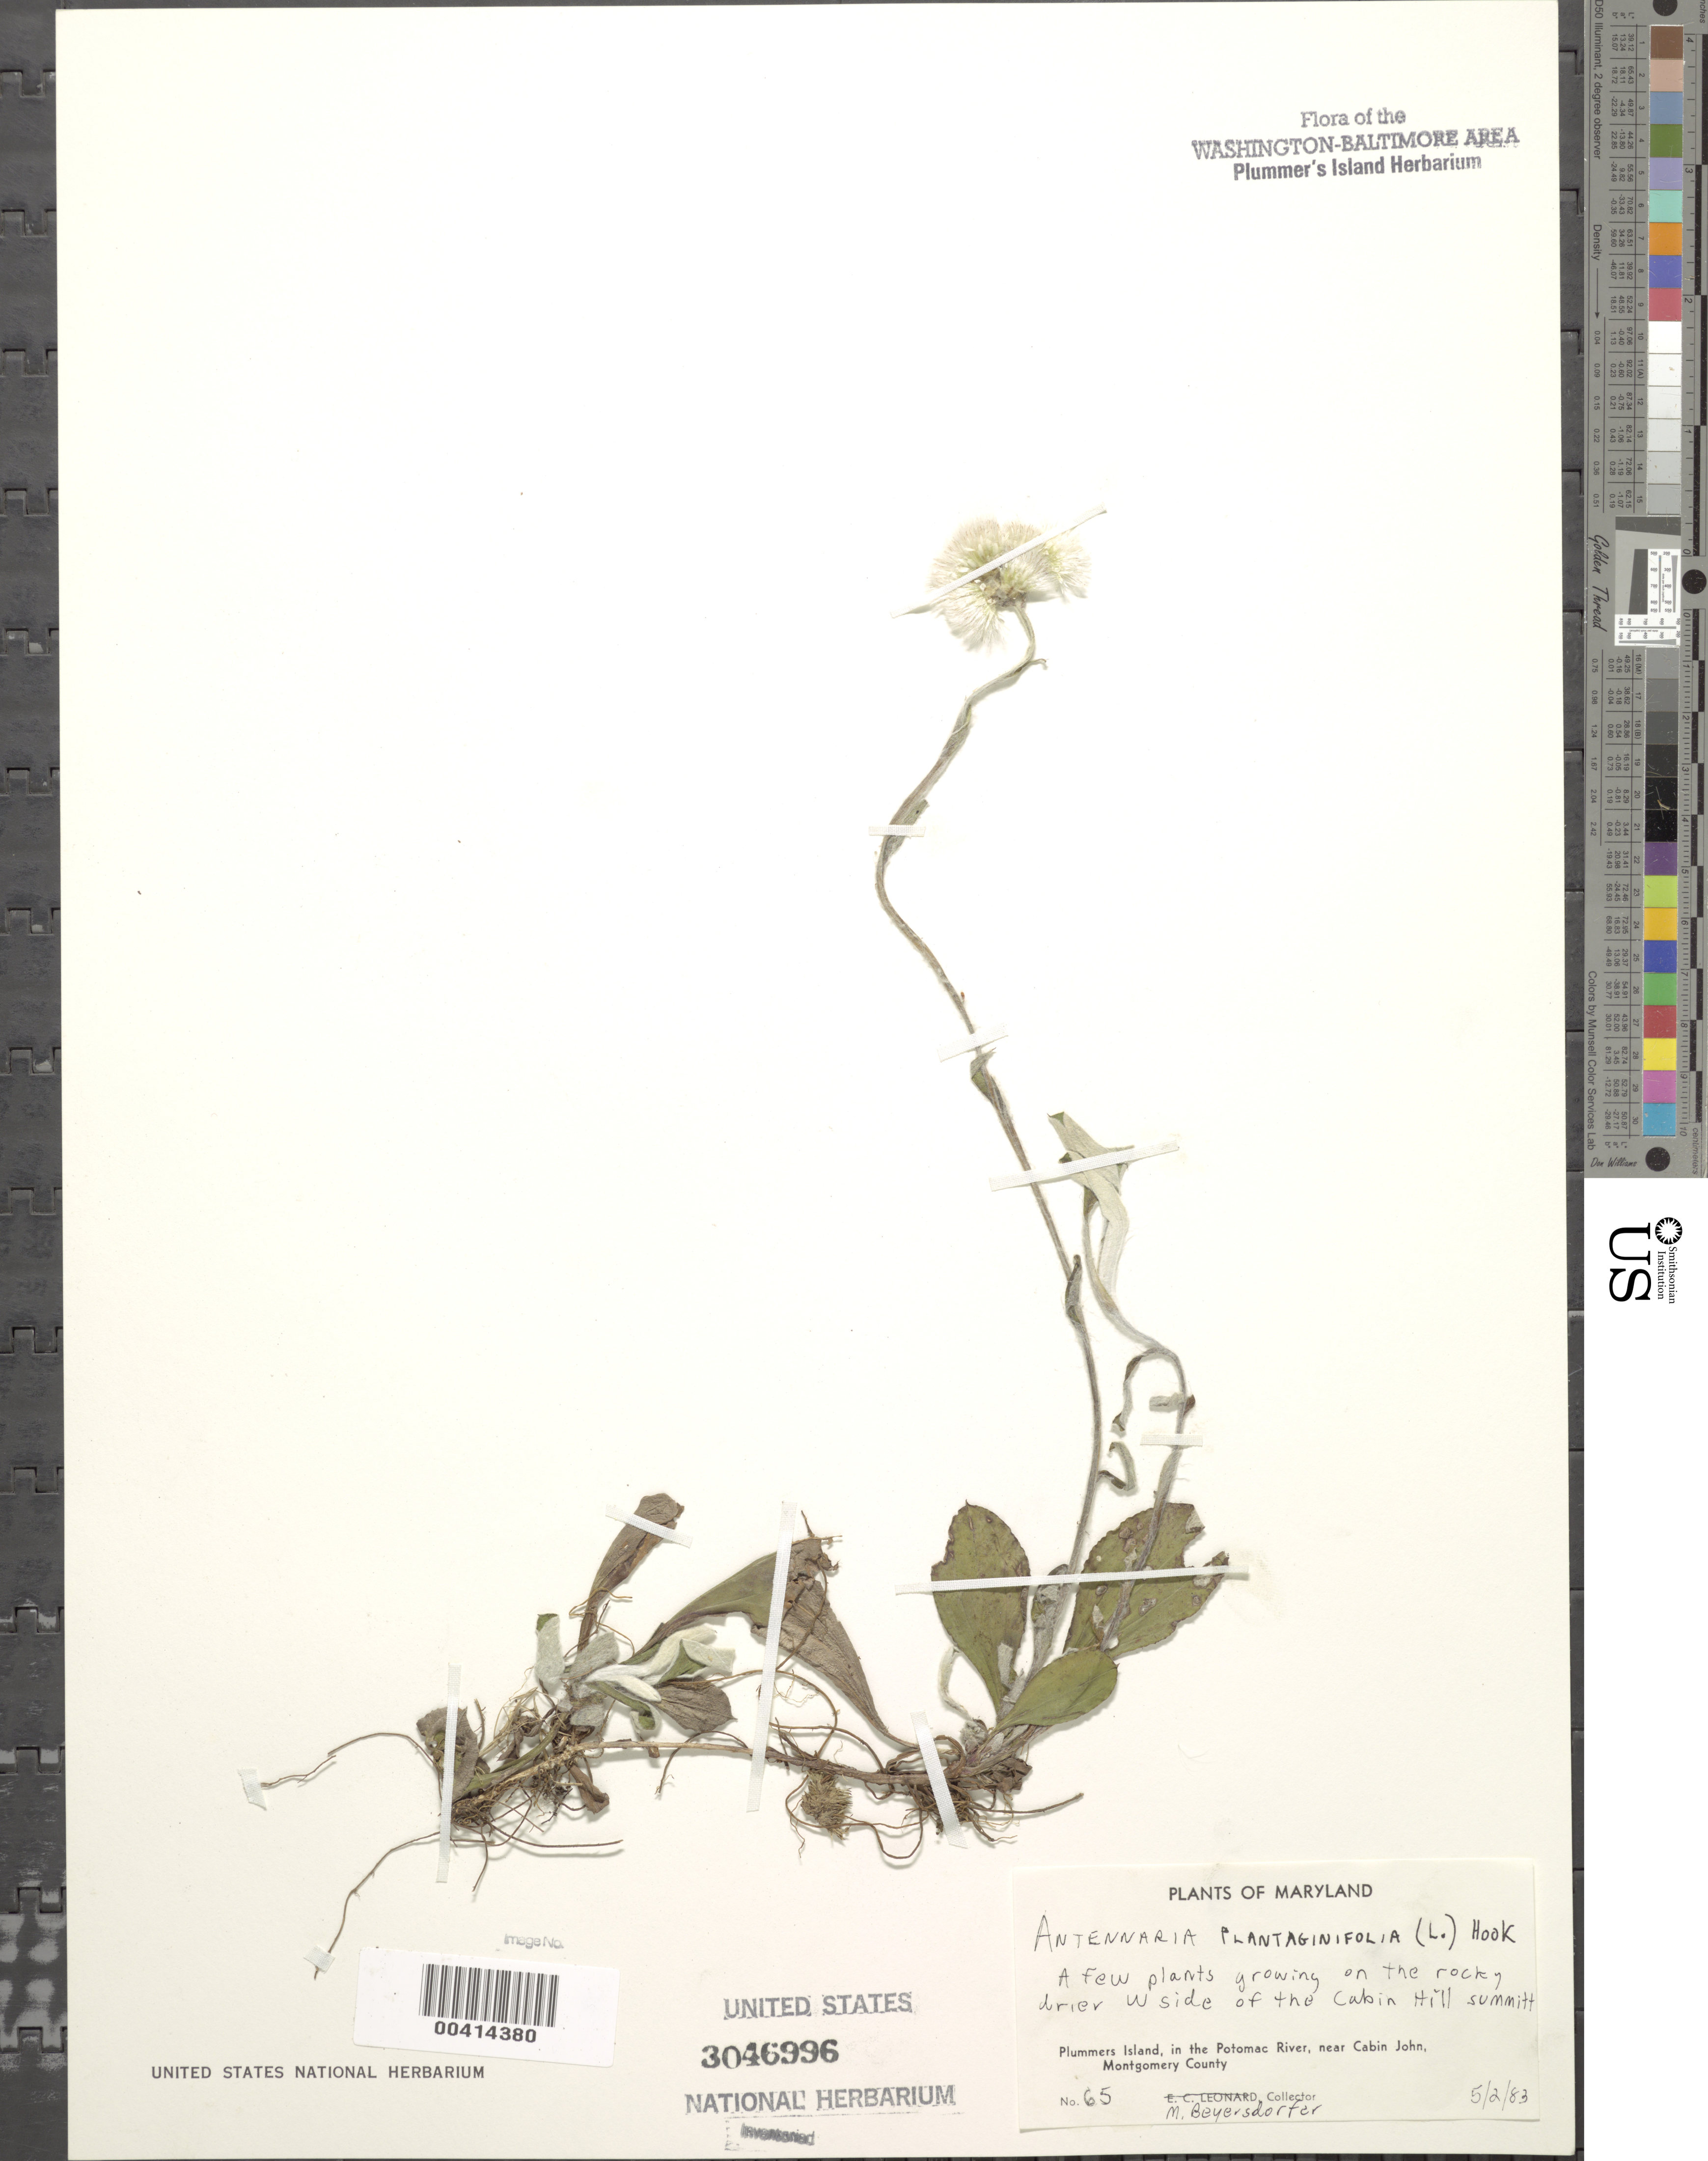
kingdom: Plantae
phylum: Tracheophyta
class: Magnoliopsida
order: Asterales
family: Asteraceae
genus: Antennaria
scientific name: Antennaria plantaginifolia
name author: (L.) Richardson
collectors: M. Beyersdorfer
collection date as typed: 02 May 1983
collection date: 1983-05-02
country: United States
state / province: Maryland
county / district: Montgomery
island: Plummers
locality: Plummer's Island; west side of Cabin Hill summit C. & O. Canal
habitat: Rocky, dry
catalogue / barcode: US 3046996